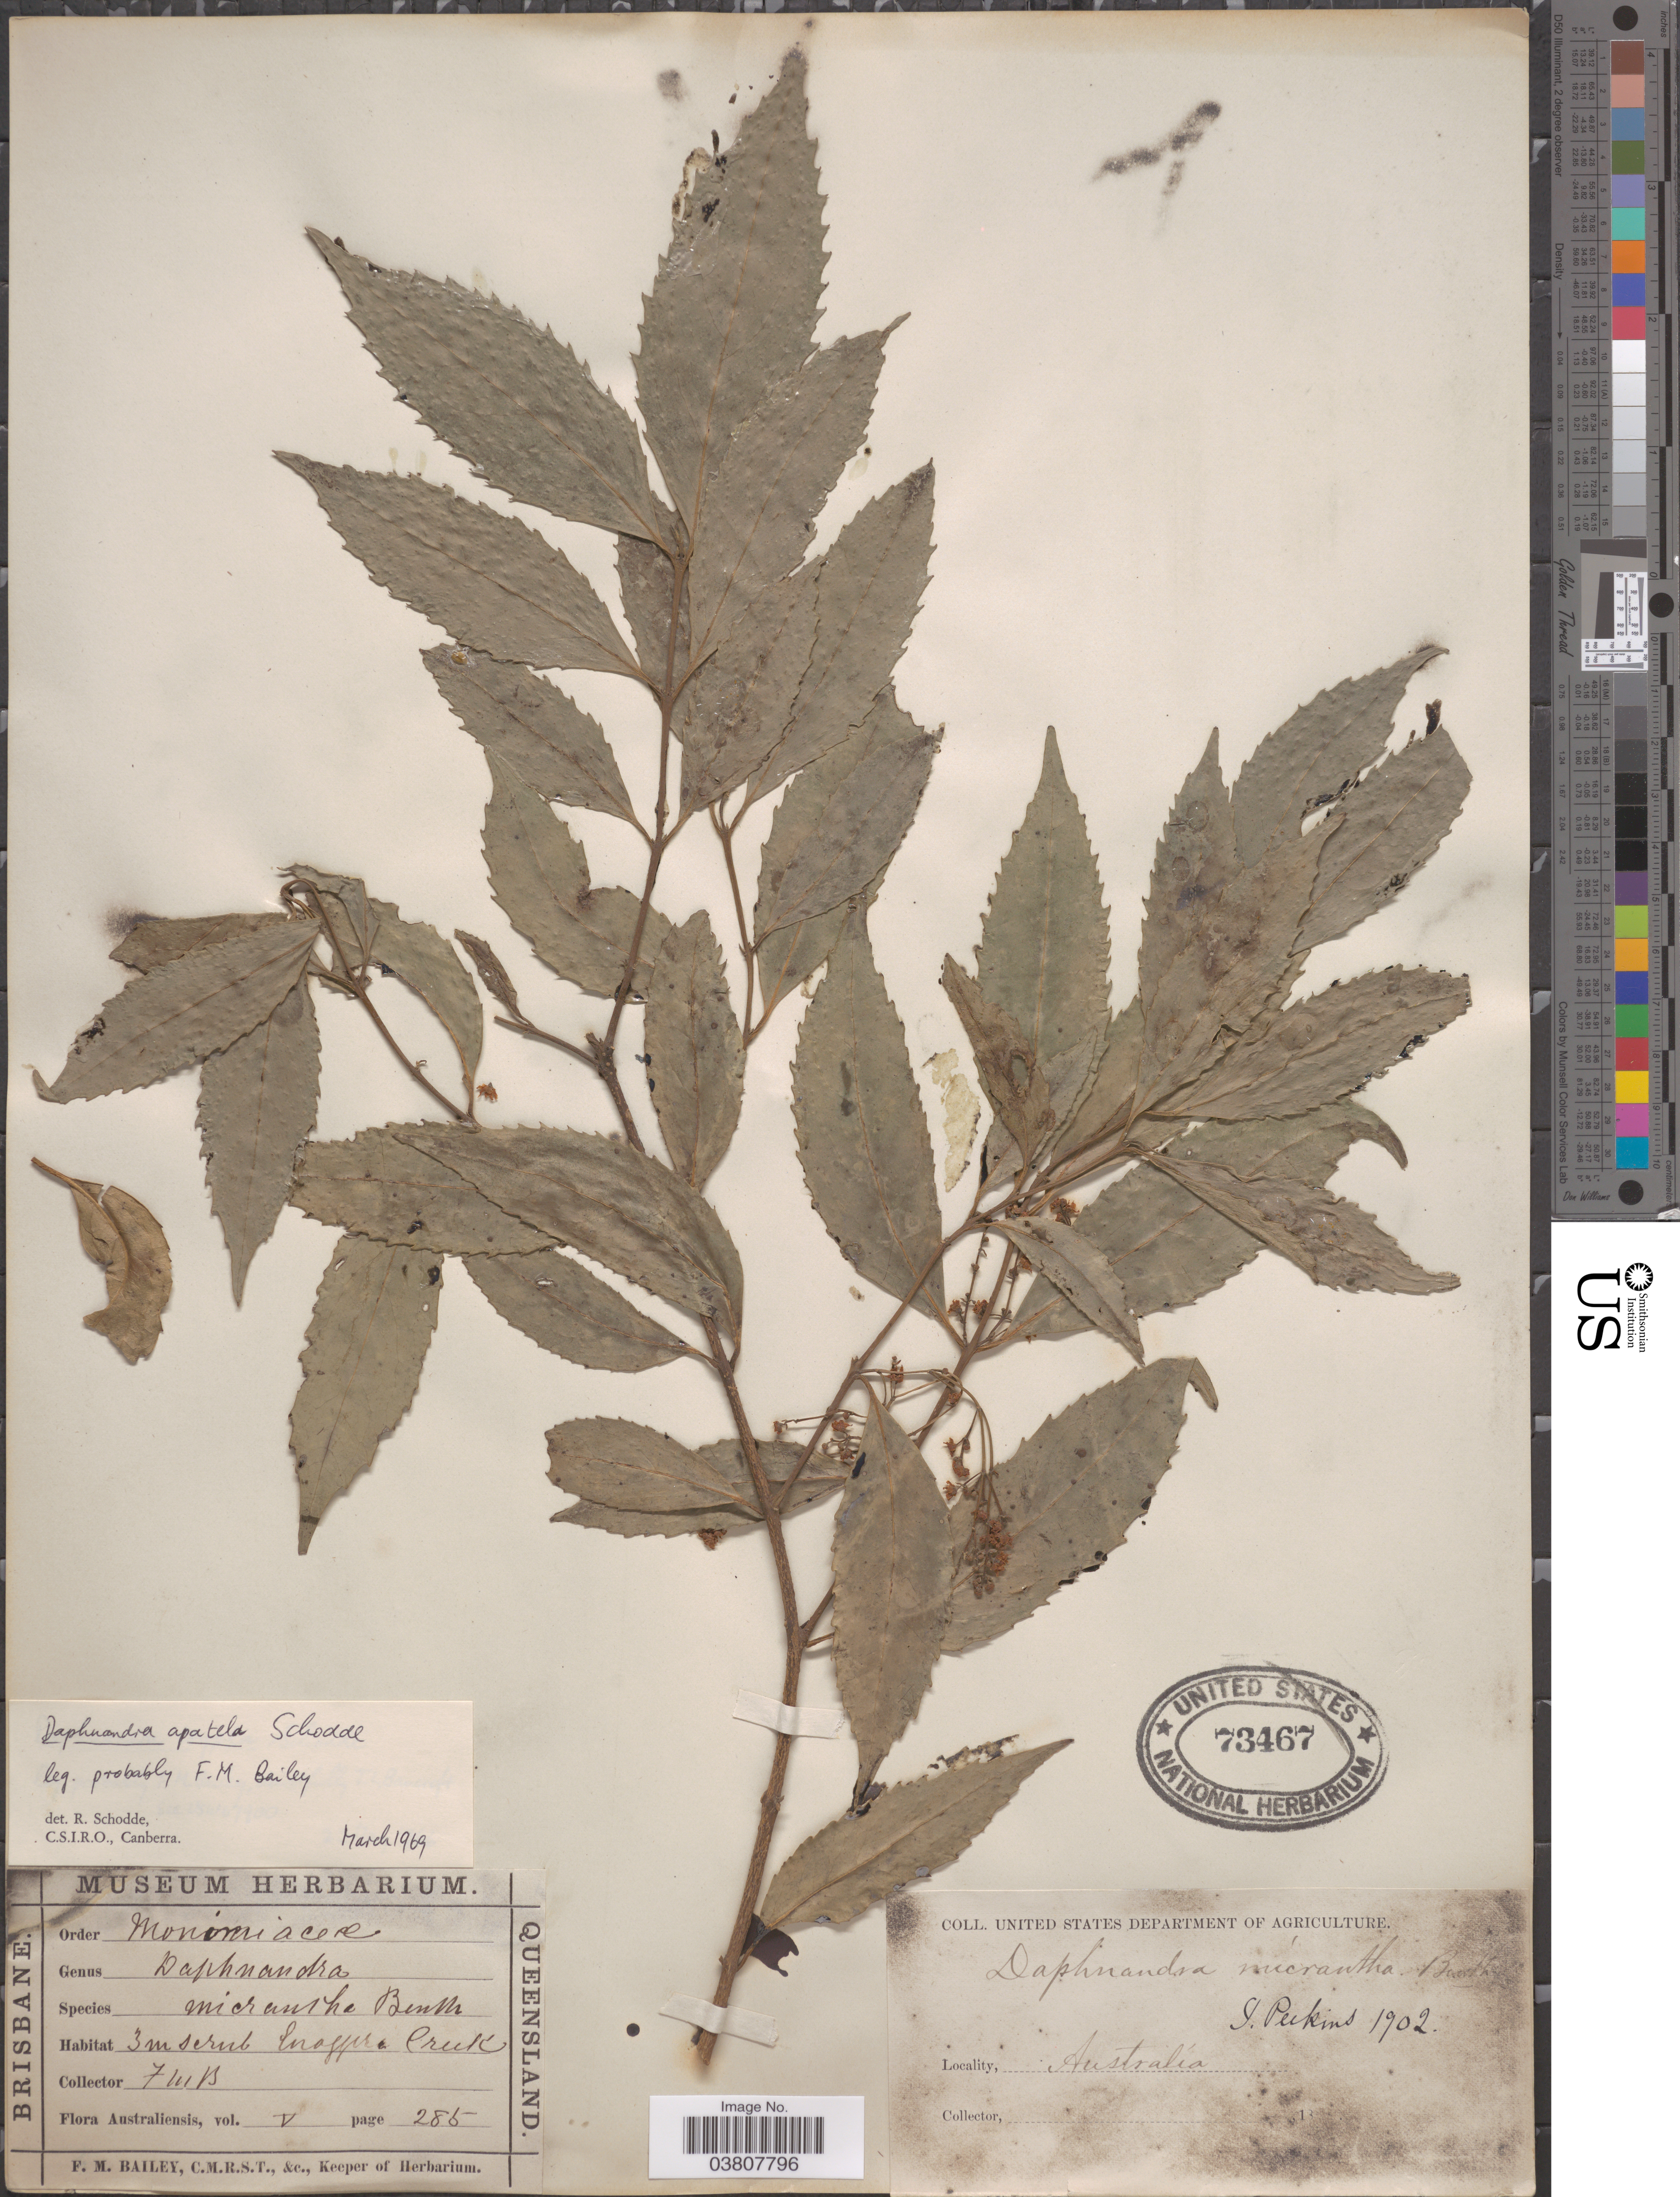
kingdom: Plantae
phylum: Tracheophyta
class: Magnoliopsida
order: Laurales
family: Atherospermataceae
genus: Daphnandra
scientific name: Daphnandra apatela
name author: Schodde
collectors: F. M. Bailey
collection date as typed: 18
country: Australia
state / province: Queensland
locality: Enoggera Creek.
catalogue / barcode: US 73467